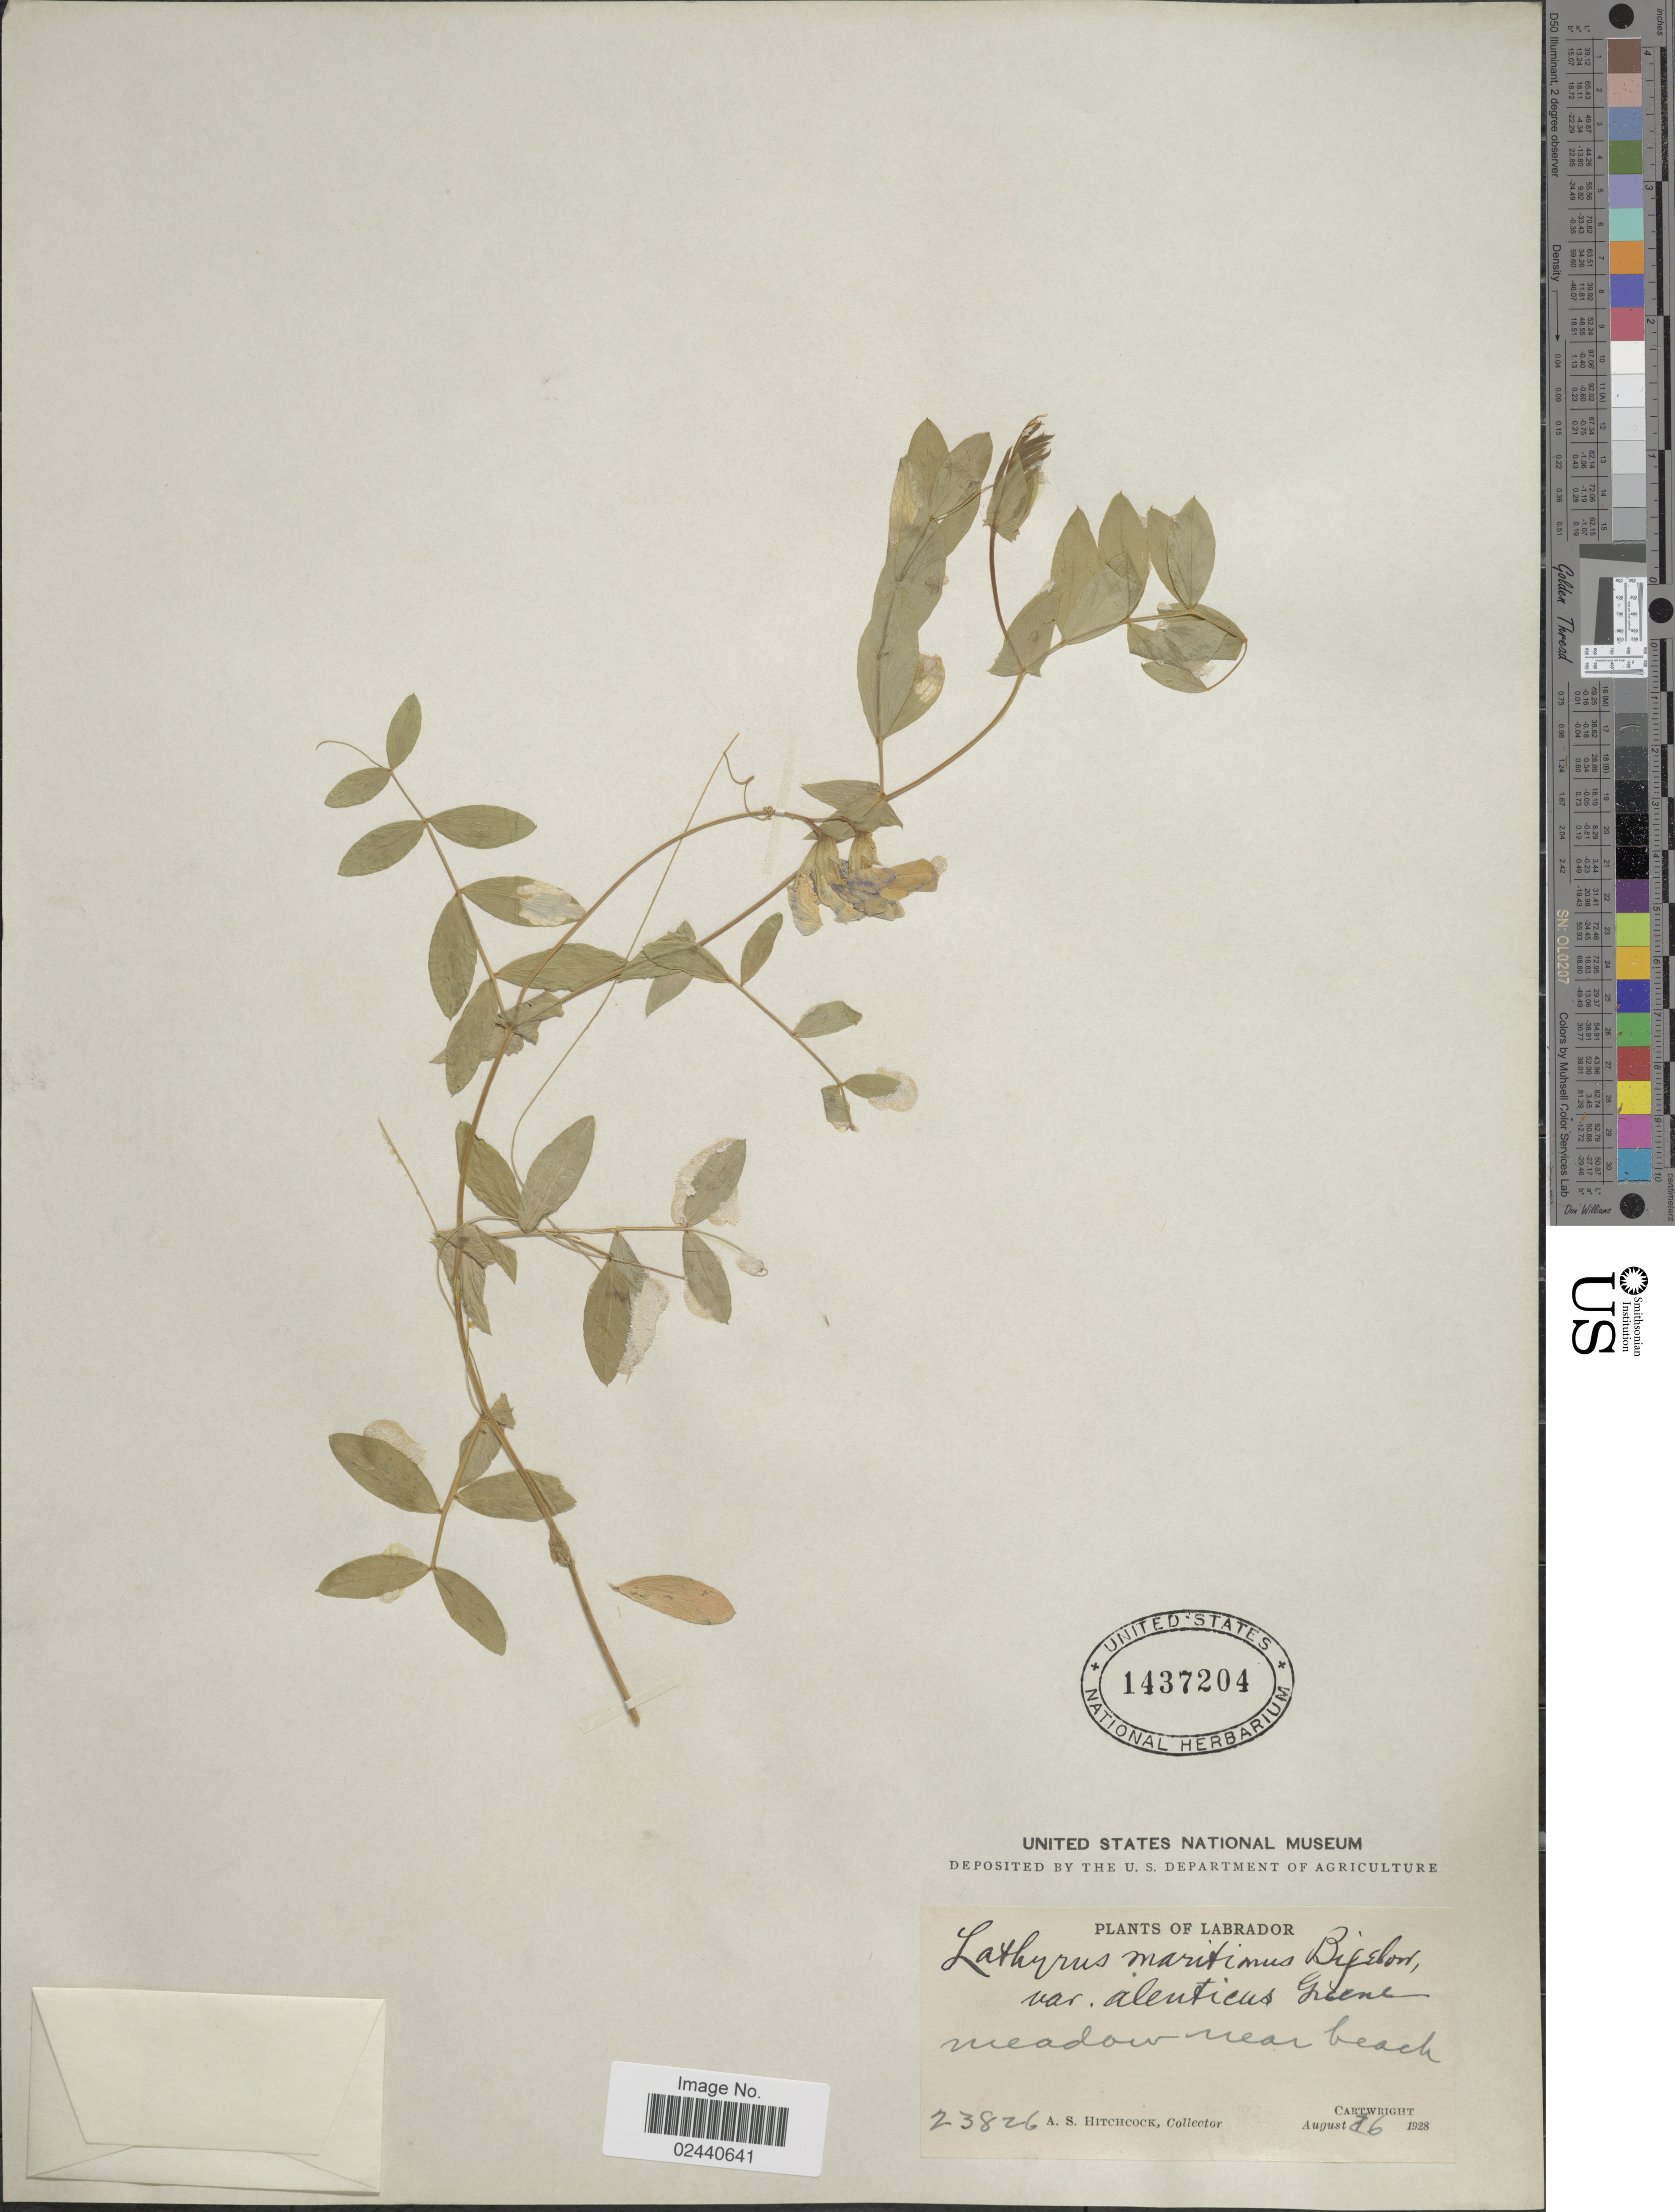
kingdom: Plantae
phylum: Tracheophyta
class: Magnoliopsida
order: Fabales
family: Fabaceae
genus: Lathyrus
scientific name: Lathyrus japonicus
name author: Willd.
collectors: A. S. Hitchcock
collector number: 23826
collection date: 1928-08-26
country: Canada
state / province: Newfoundland and Labrador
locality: Labrador, Cartwright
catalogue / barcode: US 1437204